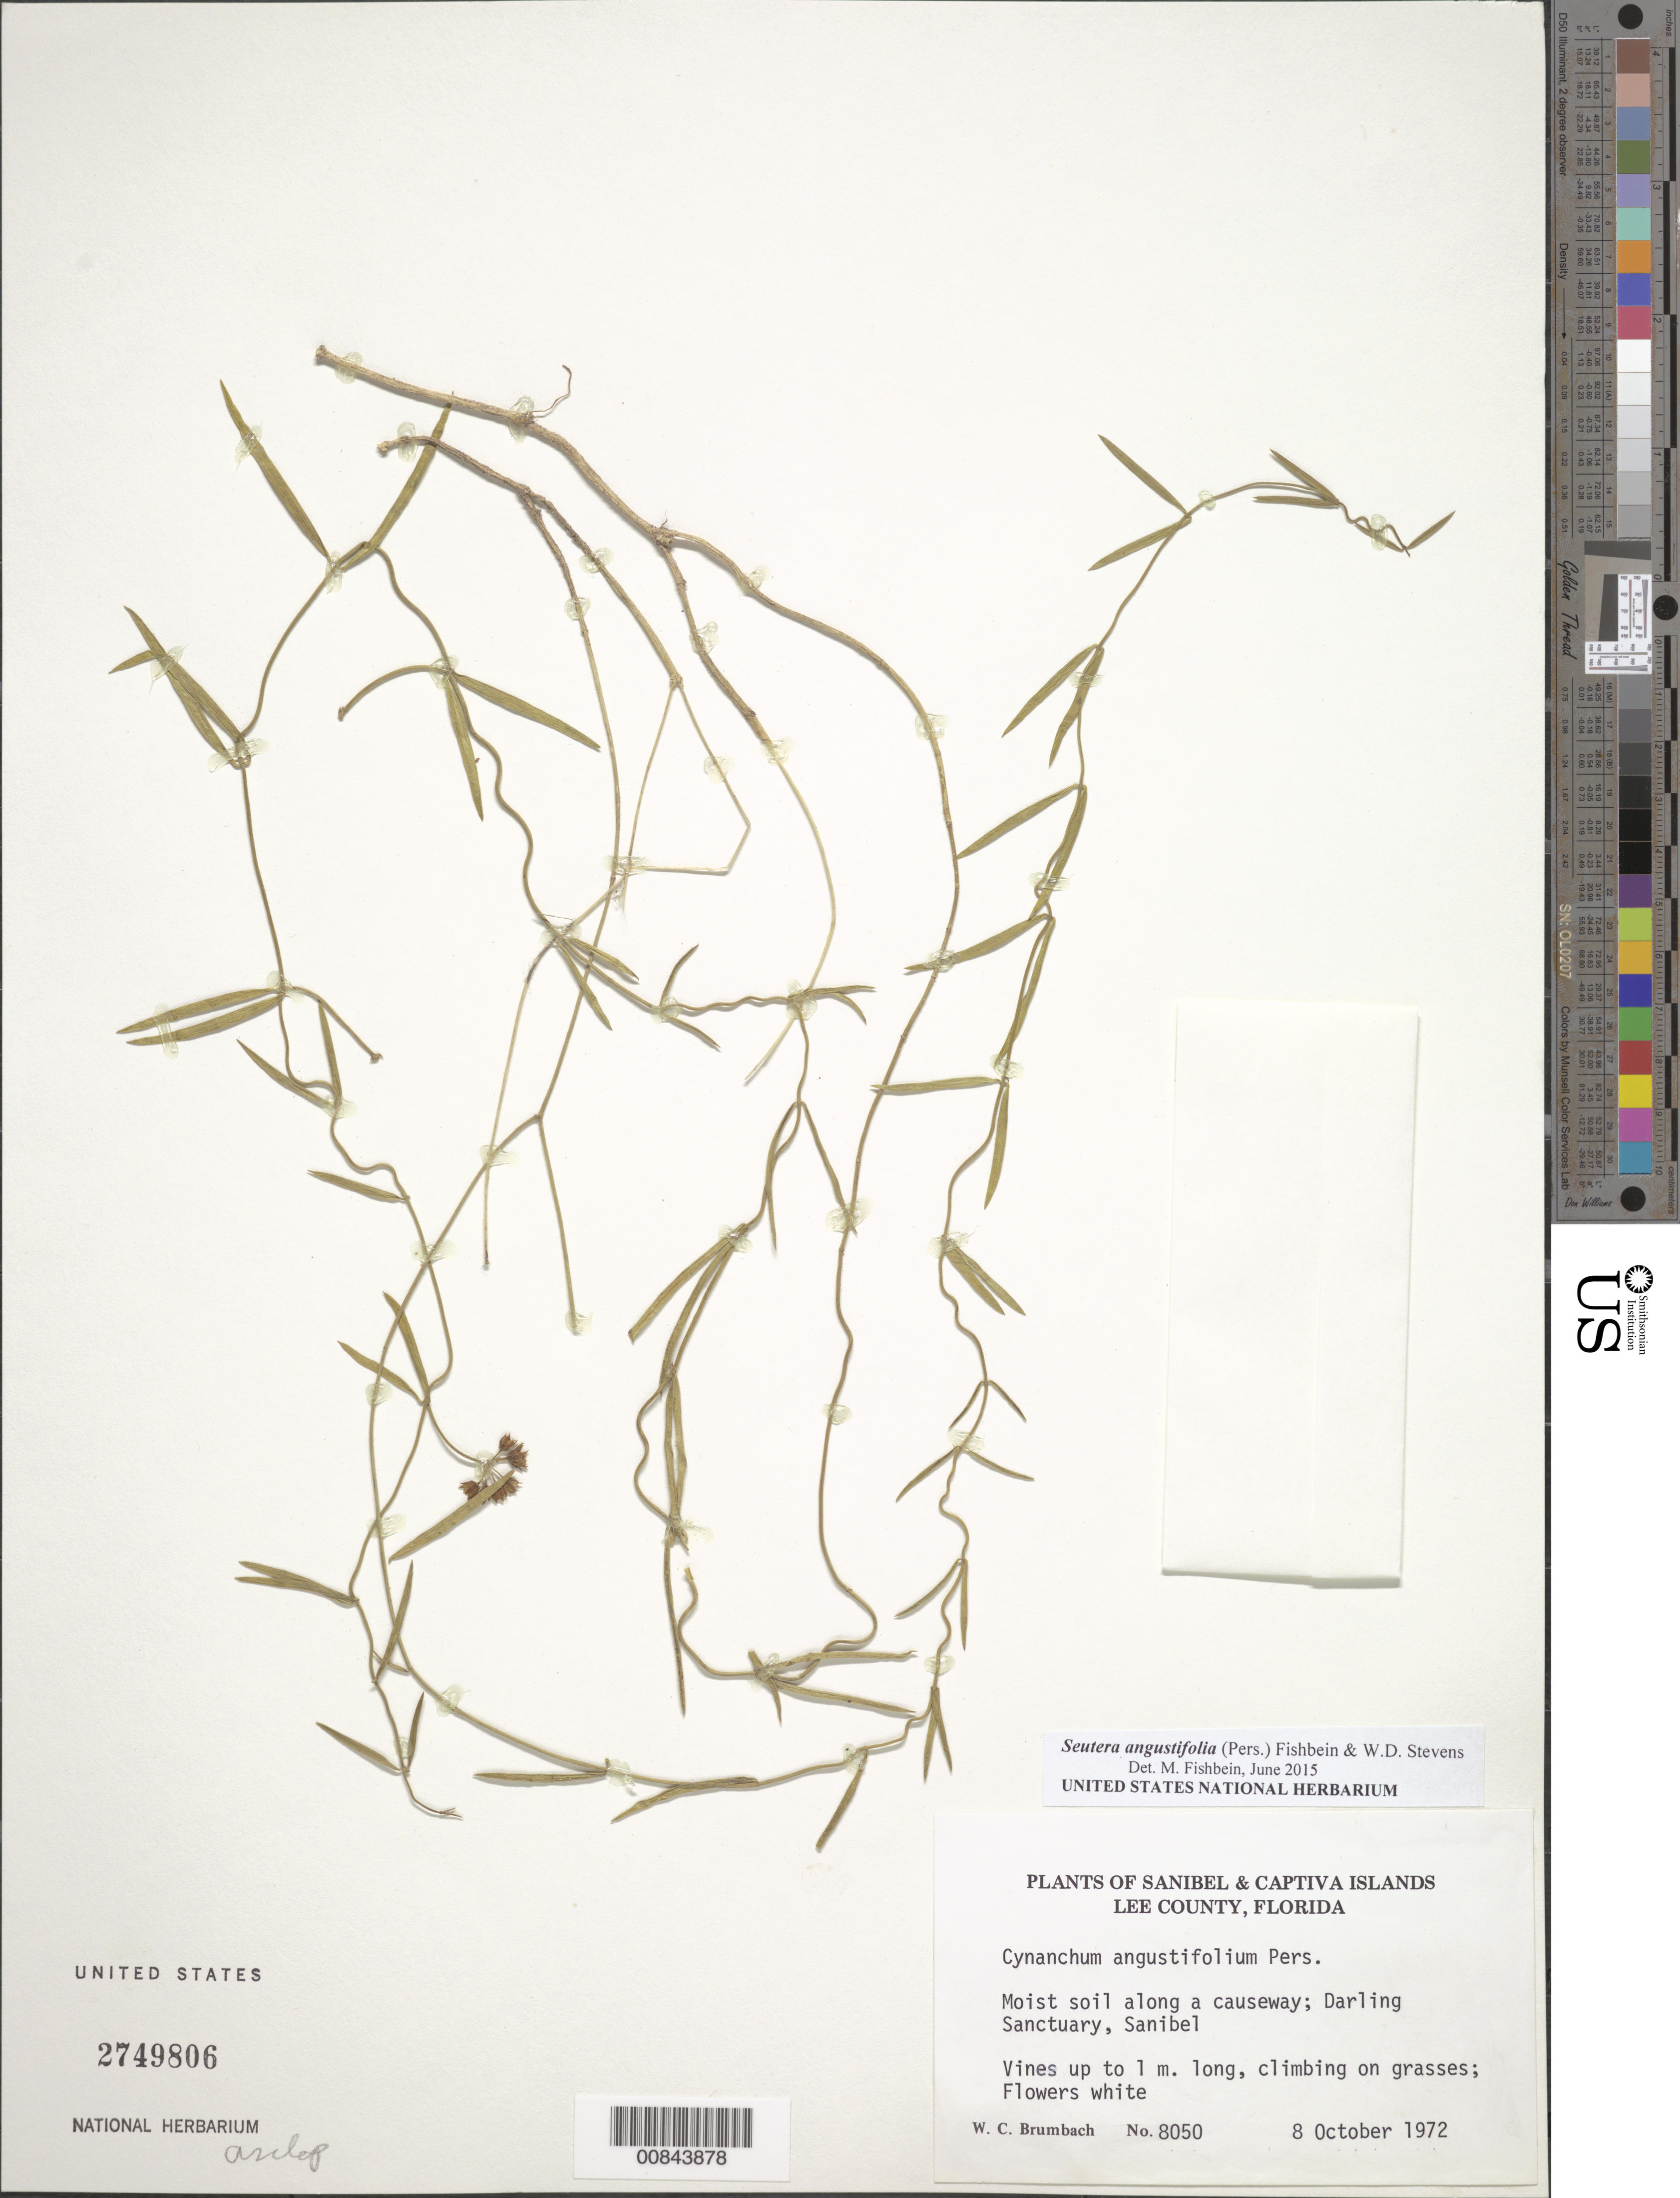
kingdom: Plantae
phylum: Tracheophyta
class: Magnoliopsida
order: Gentianales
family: Apocynaceae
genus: Seutera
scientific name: Seutera angustifolia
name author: Fishbein & W.D. Stevens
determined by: Fishbein, M.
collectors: W. C. Brumbach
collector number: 8050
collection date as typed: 08 Oct 1972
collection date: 1972-10-08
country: United States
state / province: Florida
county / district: Lee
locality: Darling Sanctuary, Sanibel.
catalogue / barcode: US 2749806